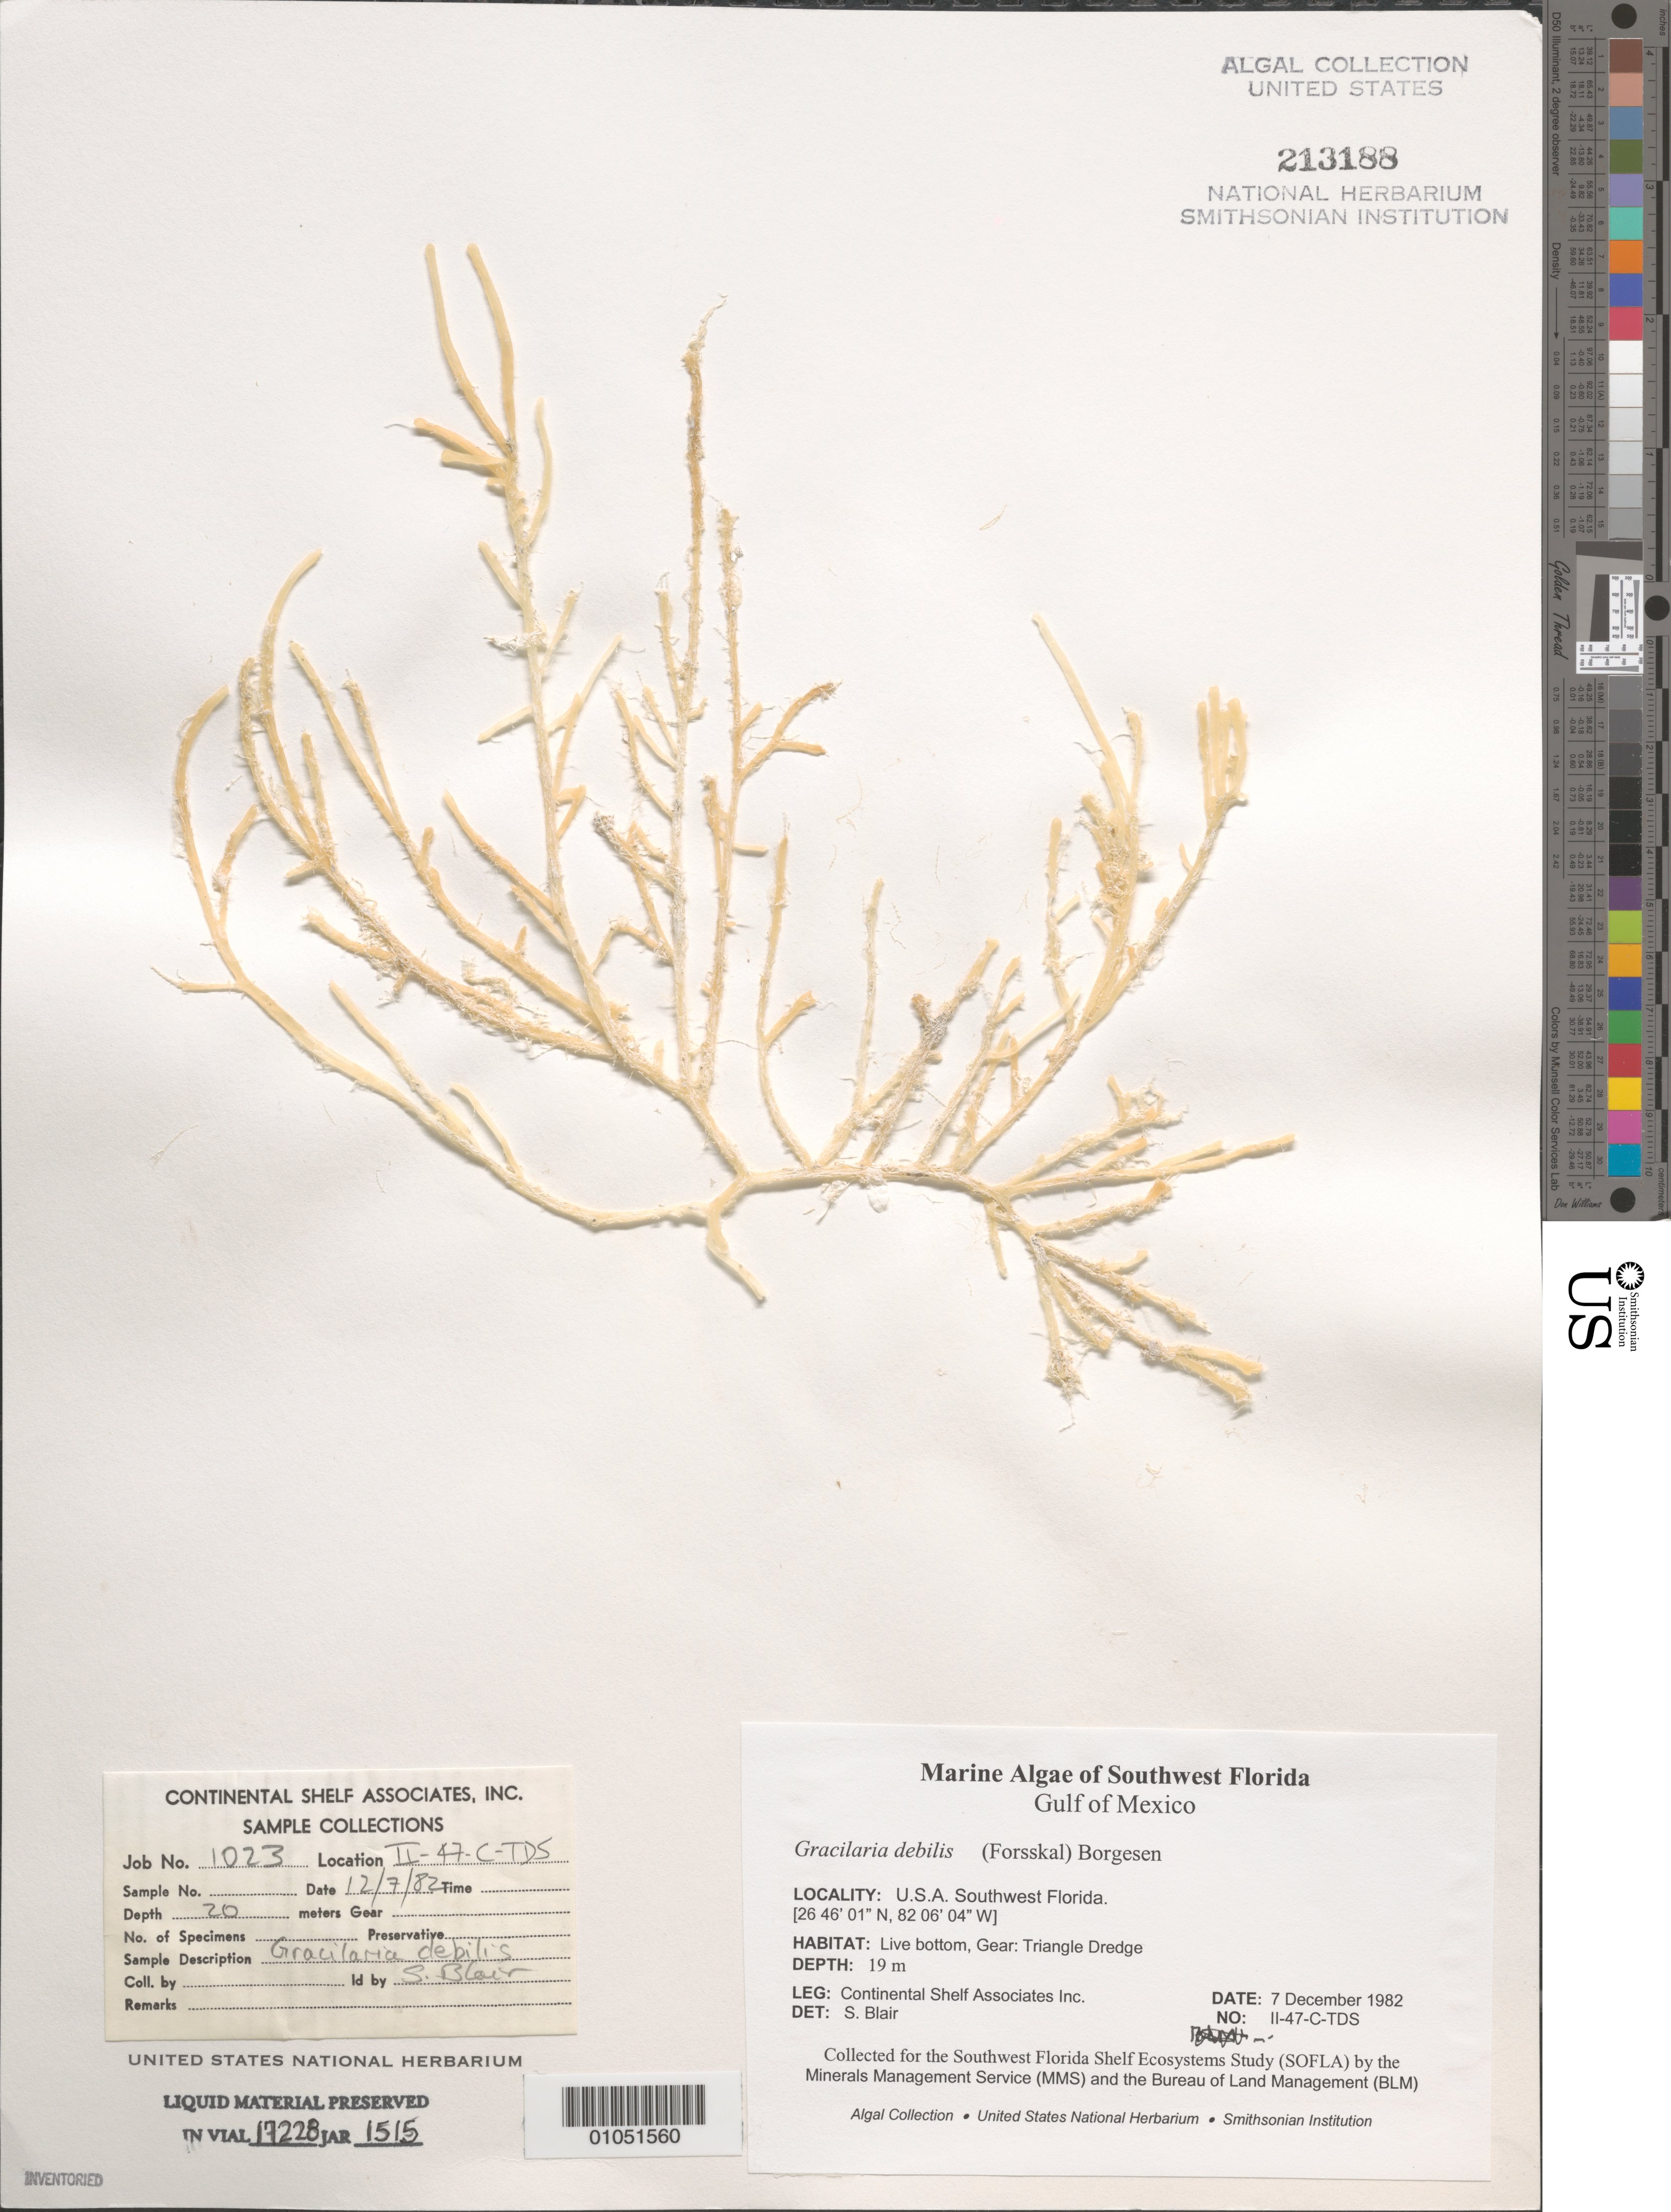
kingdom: Plantae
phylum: Rhodophyta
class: Florideophyceae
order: Gracilariales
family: Gracilariaceae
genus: Gracilaria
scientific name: Gracilaria debilis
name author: (Forssk.) Børgesen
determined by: Blair, S. M.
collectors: Continental Shelf Associates Inc.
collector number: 1023-II-47-C-TDS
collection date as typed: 07 Dec 1982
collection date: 1982-12-07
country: United States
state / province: Florida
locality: Gulf of Mexico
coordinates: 26 46'01"N, 82 06'04"W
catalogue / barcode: US 213188